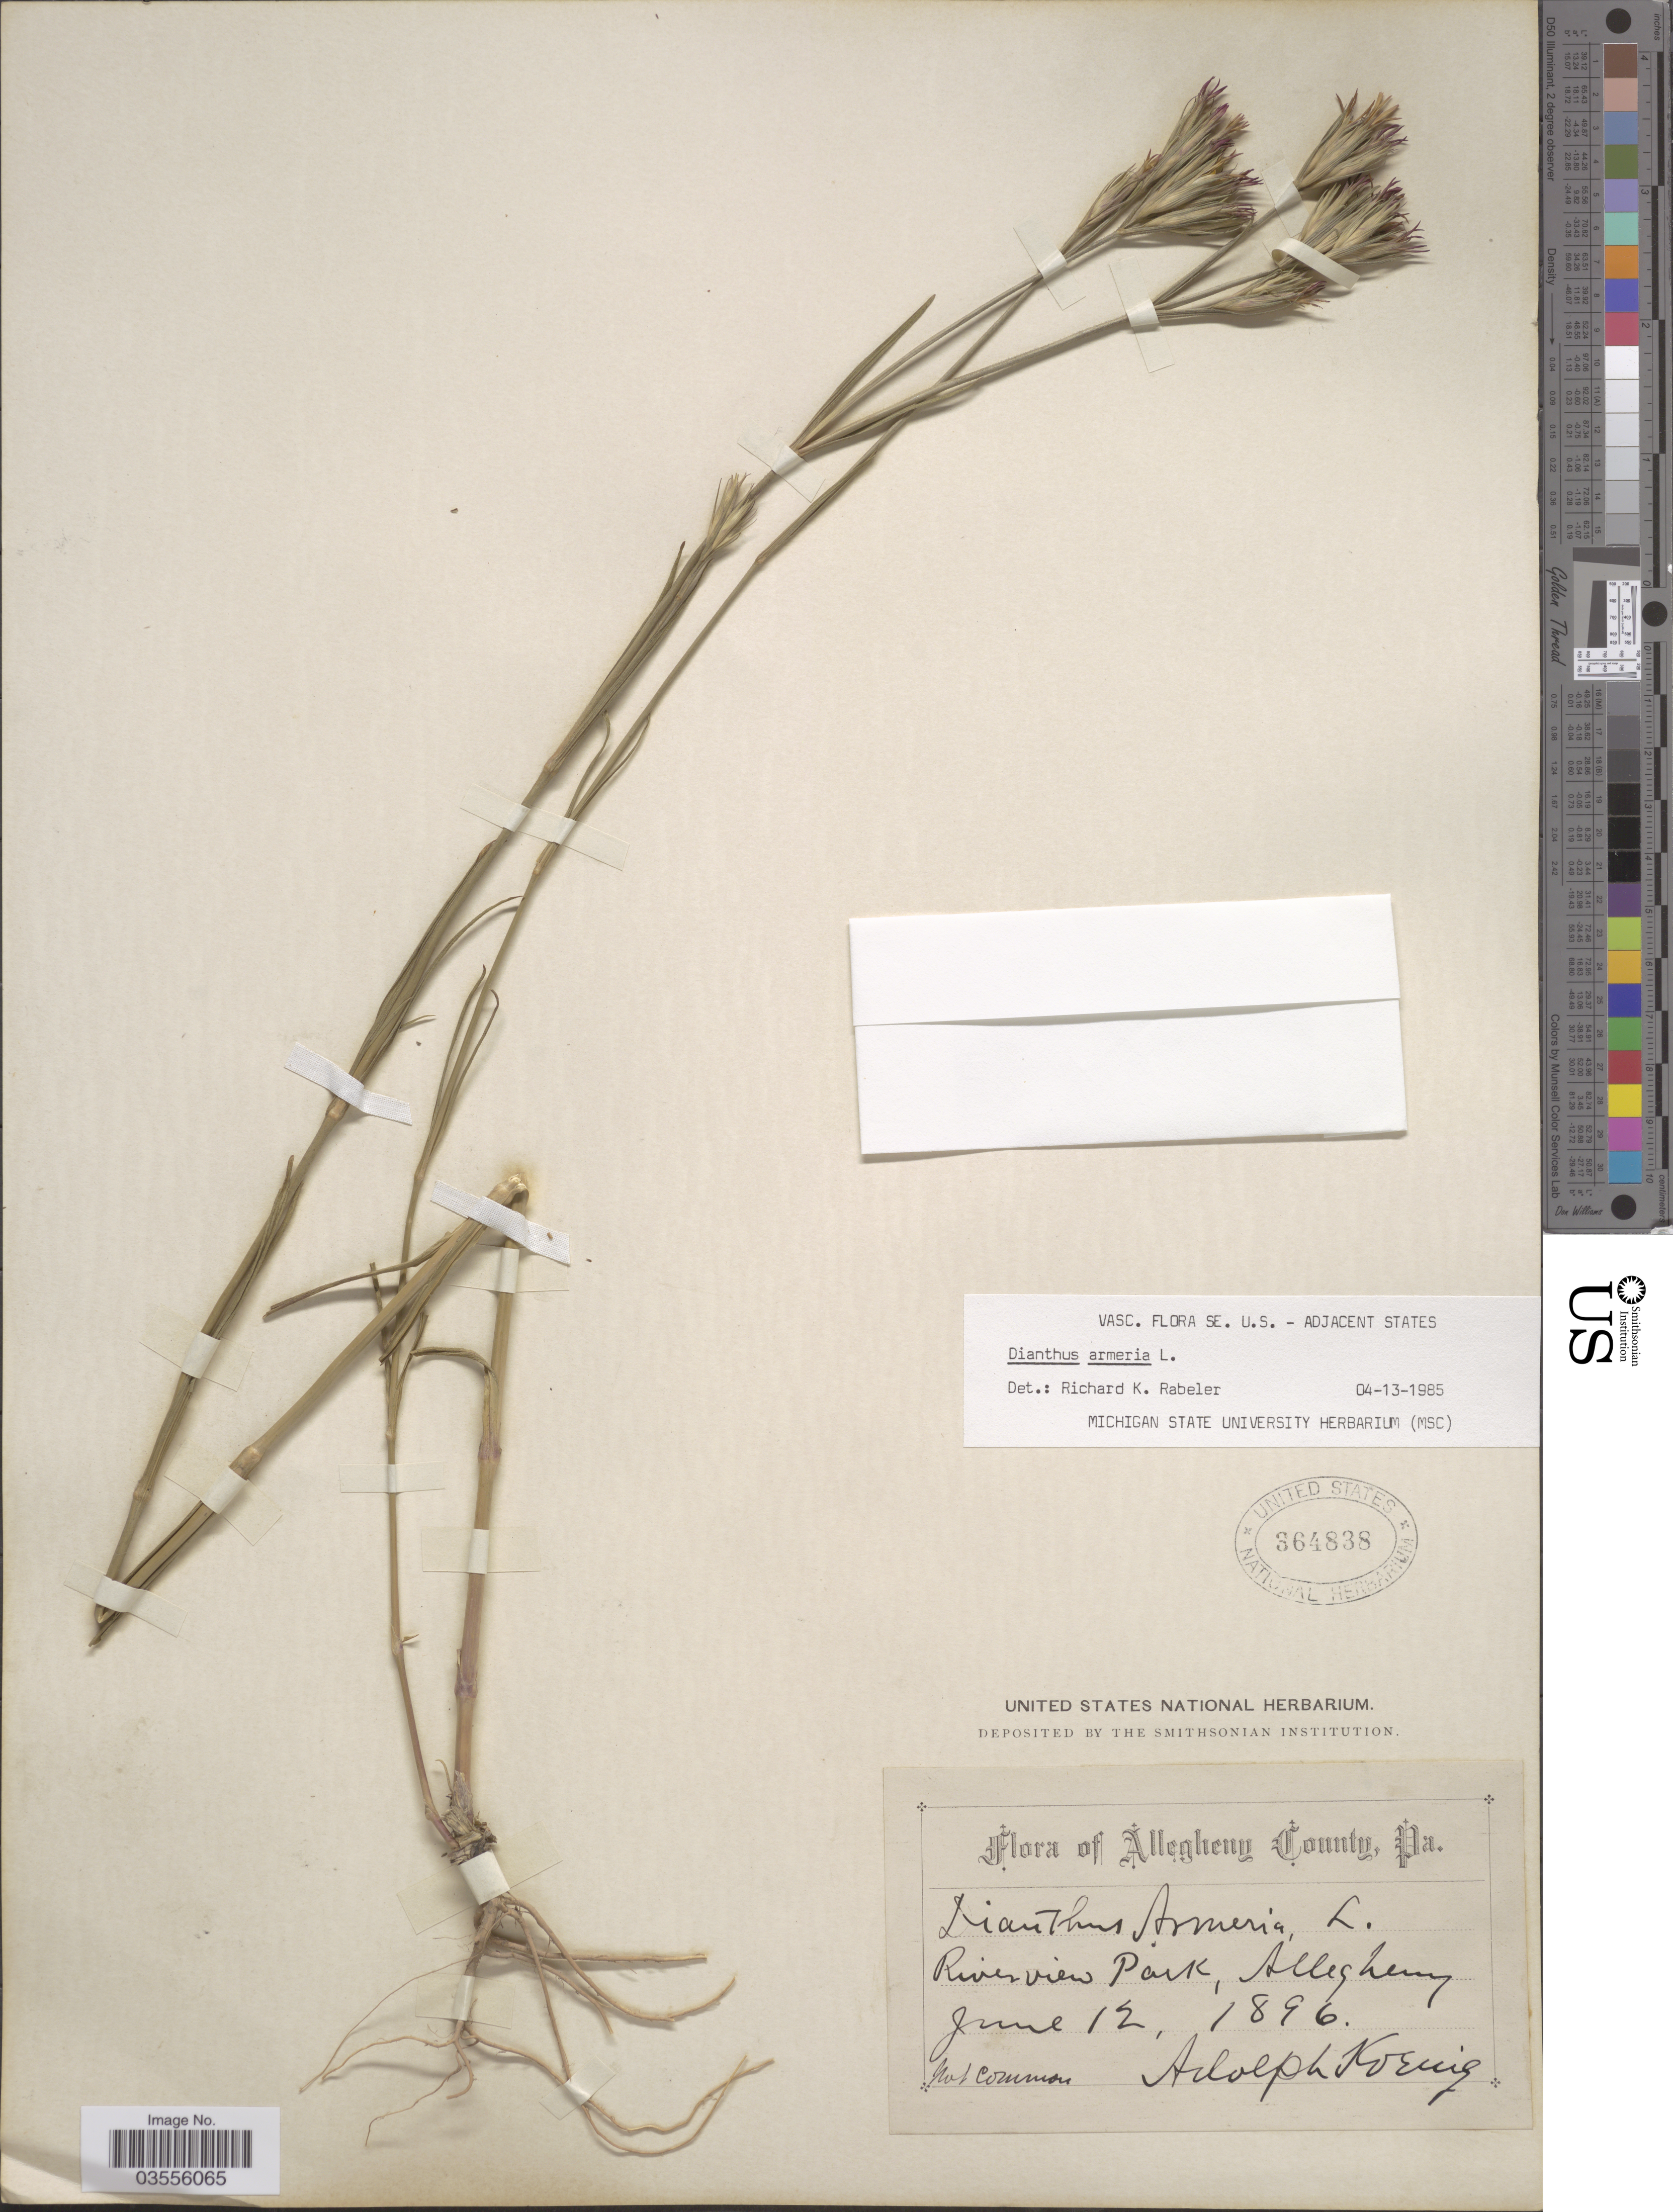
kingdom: Plantae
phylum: Tracheophyta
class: Magnoliopsida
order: Caryophyllales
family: Caryophyllaceae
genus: Dianthus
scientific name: Dianthus armeria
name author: L.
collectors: A. Koenig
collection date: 1896-06-12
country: United States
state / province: Pennsylvania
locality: Allegheny County. Riverview Park, Allegheny.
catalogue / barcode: US 364838